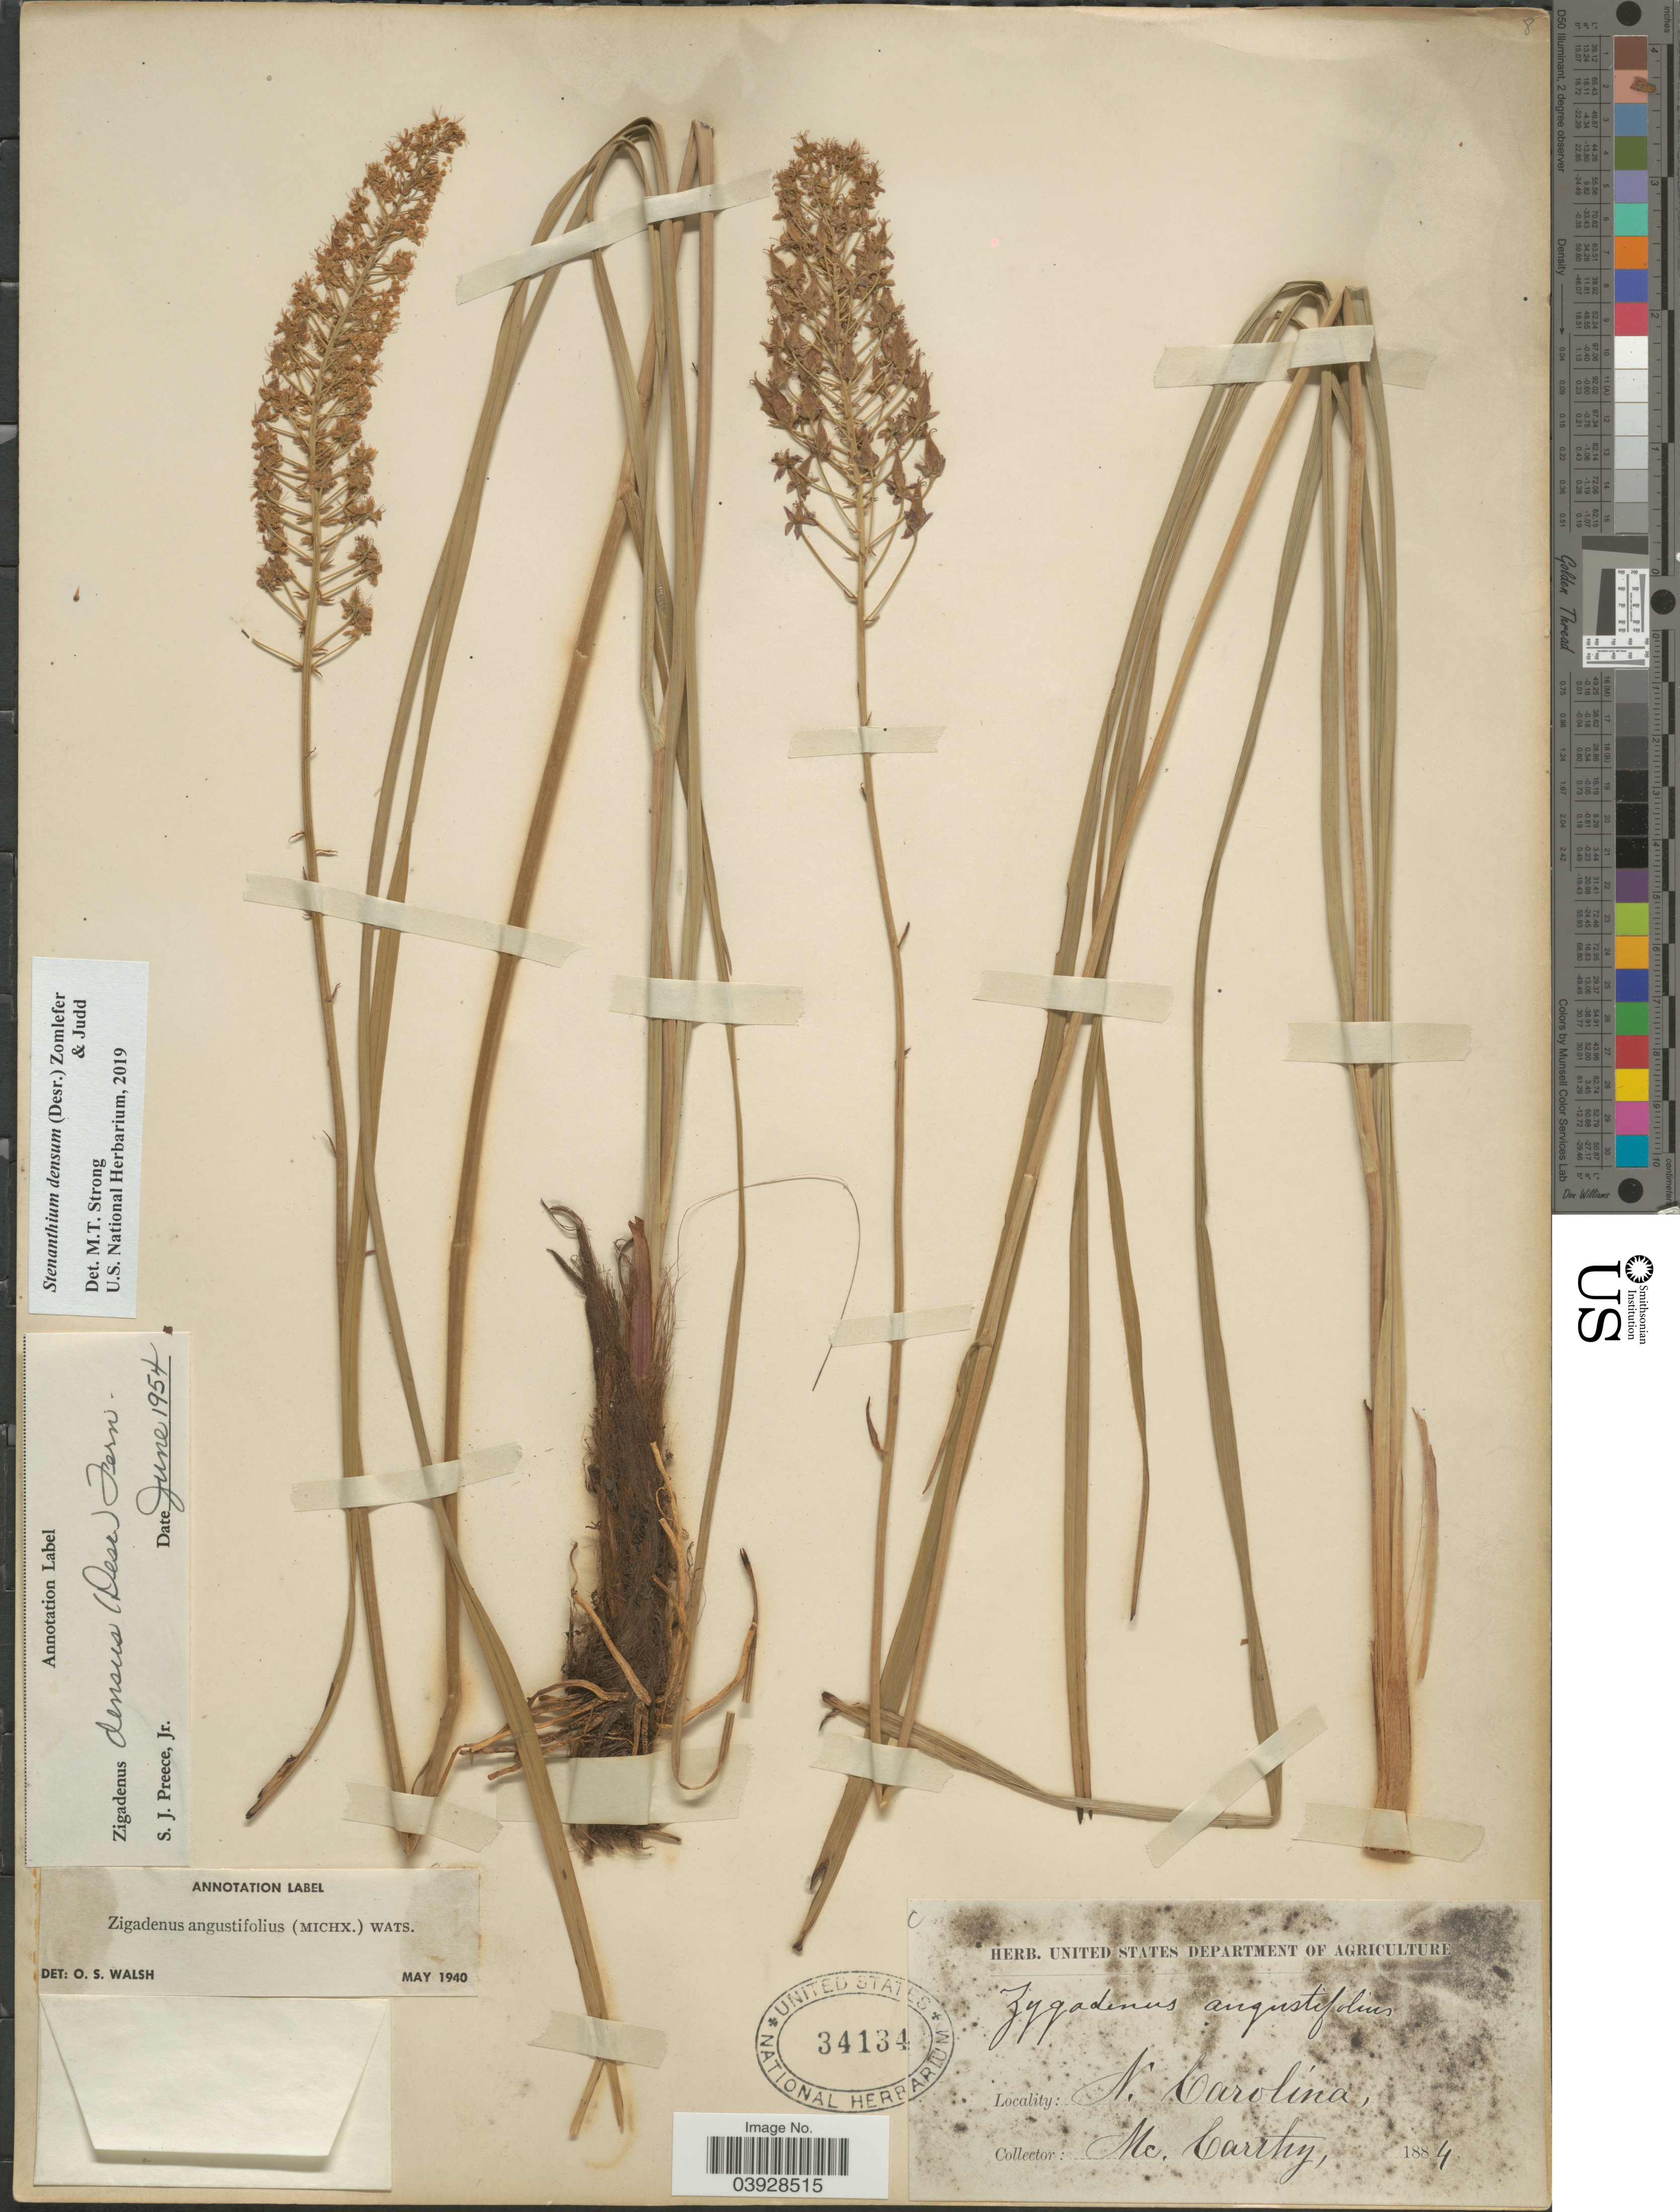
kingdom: Plantae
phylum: Tracheophyta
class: Liliopsida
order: Liliales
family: Melanthiaceae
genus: Stenanthium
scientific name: Stenanthium densum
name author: (Desr.) Zomlefer & Judd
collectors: -- McCarthy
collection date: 1884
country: United States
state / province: North Carolina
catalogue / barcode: US 34134